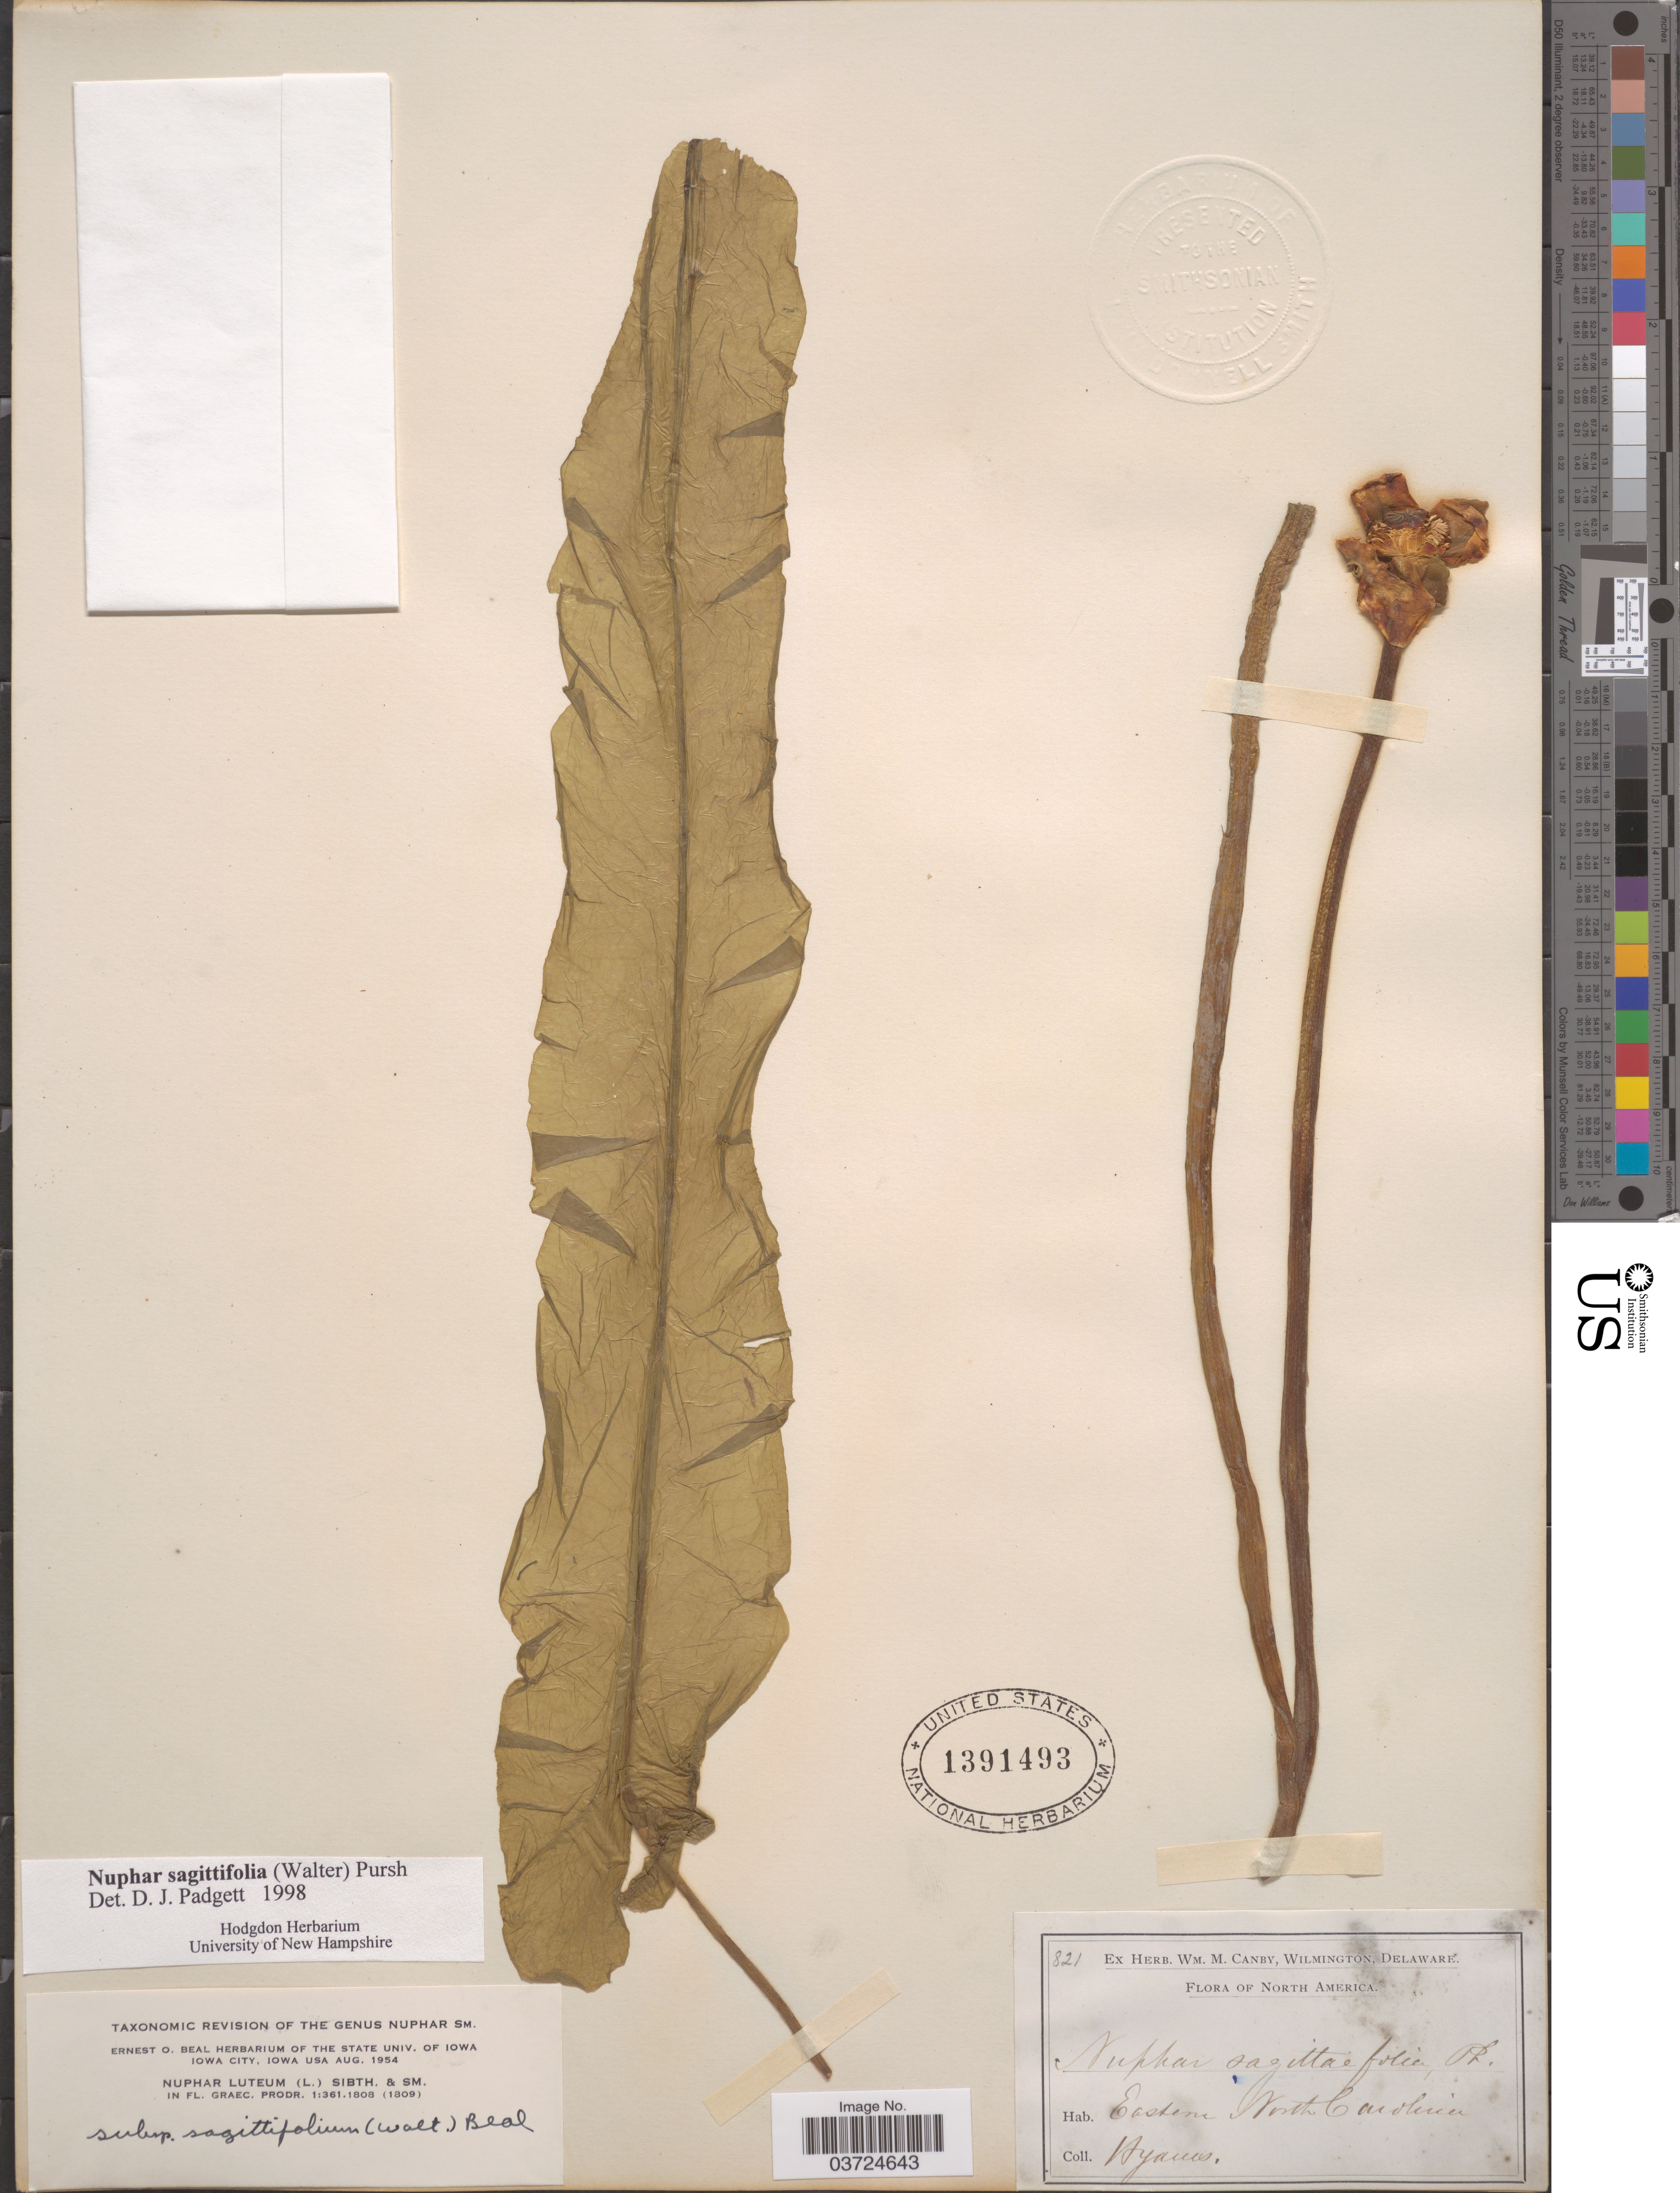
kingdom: Plantae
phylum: Tracheophyta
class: Magnoliopsida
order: Nymphaeales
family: Nymphaeaceae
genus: Nuphar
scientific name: Nuphar lutea subsp. sagittifolia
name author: (Walter) E.O. Beal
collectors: -. Hyams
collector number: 821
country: United States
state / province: North Carolina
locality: Eastern North Carolina.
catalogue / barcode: US 1391493